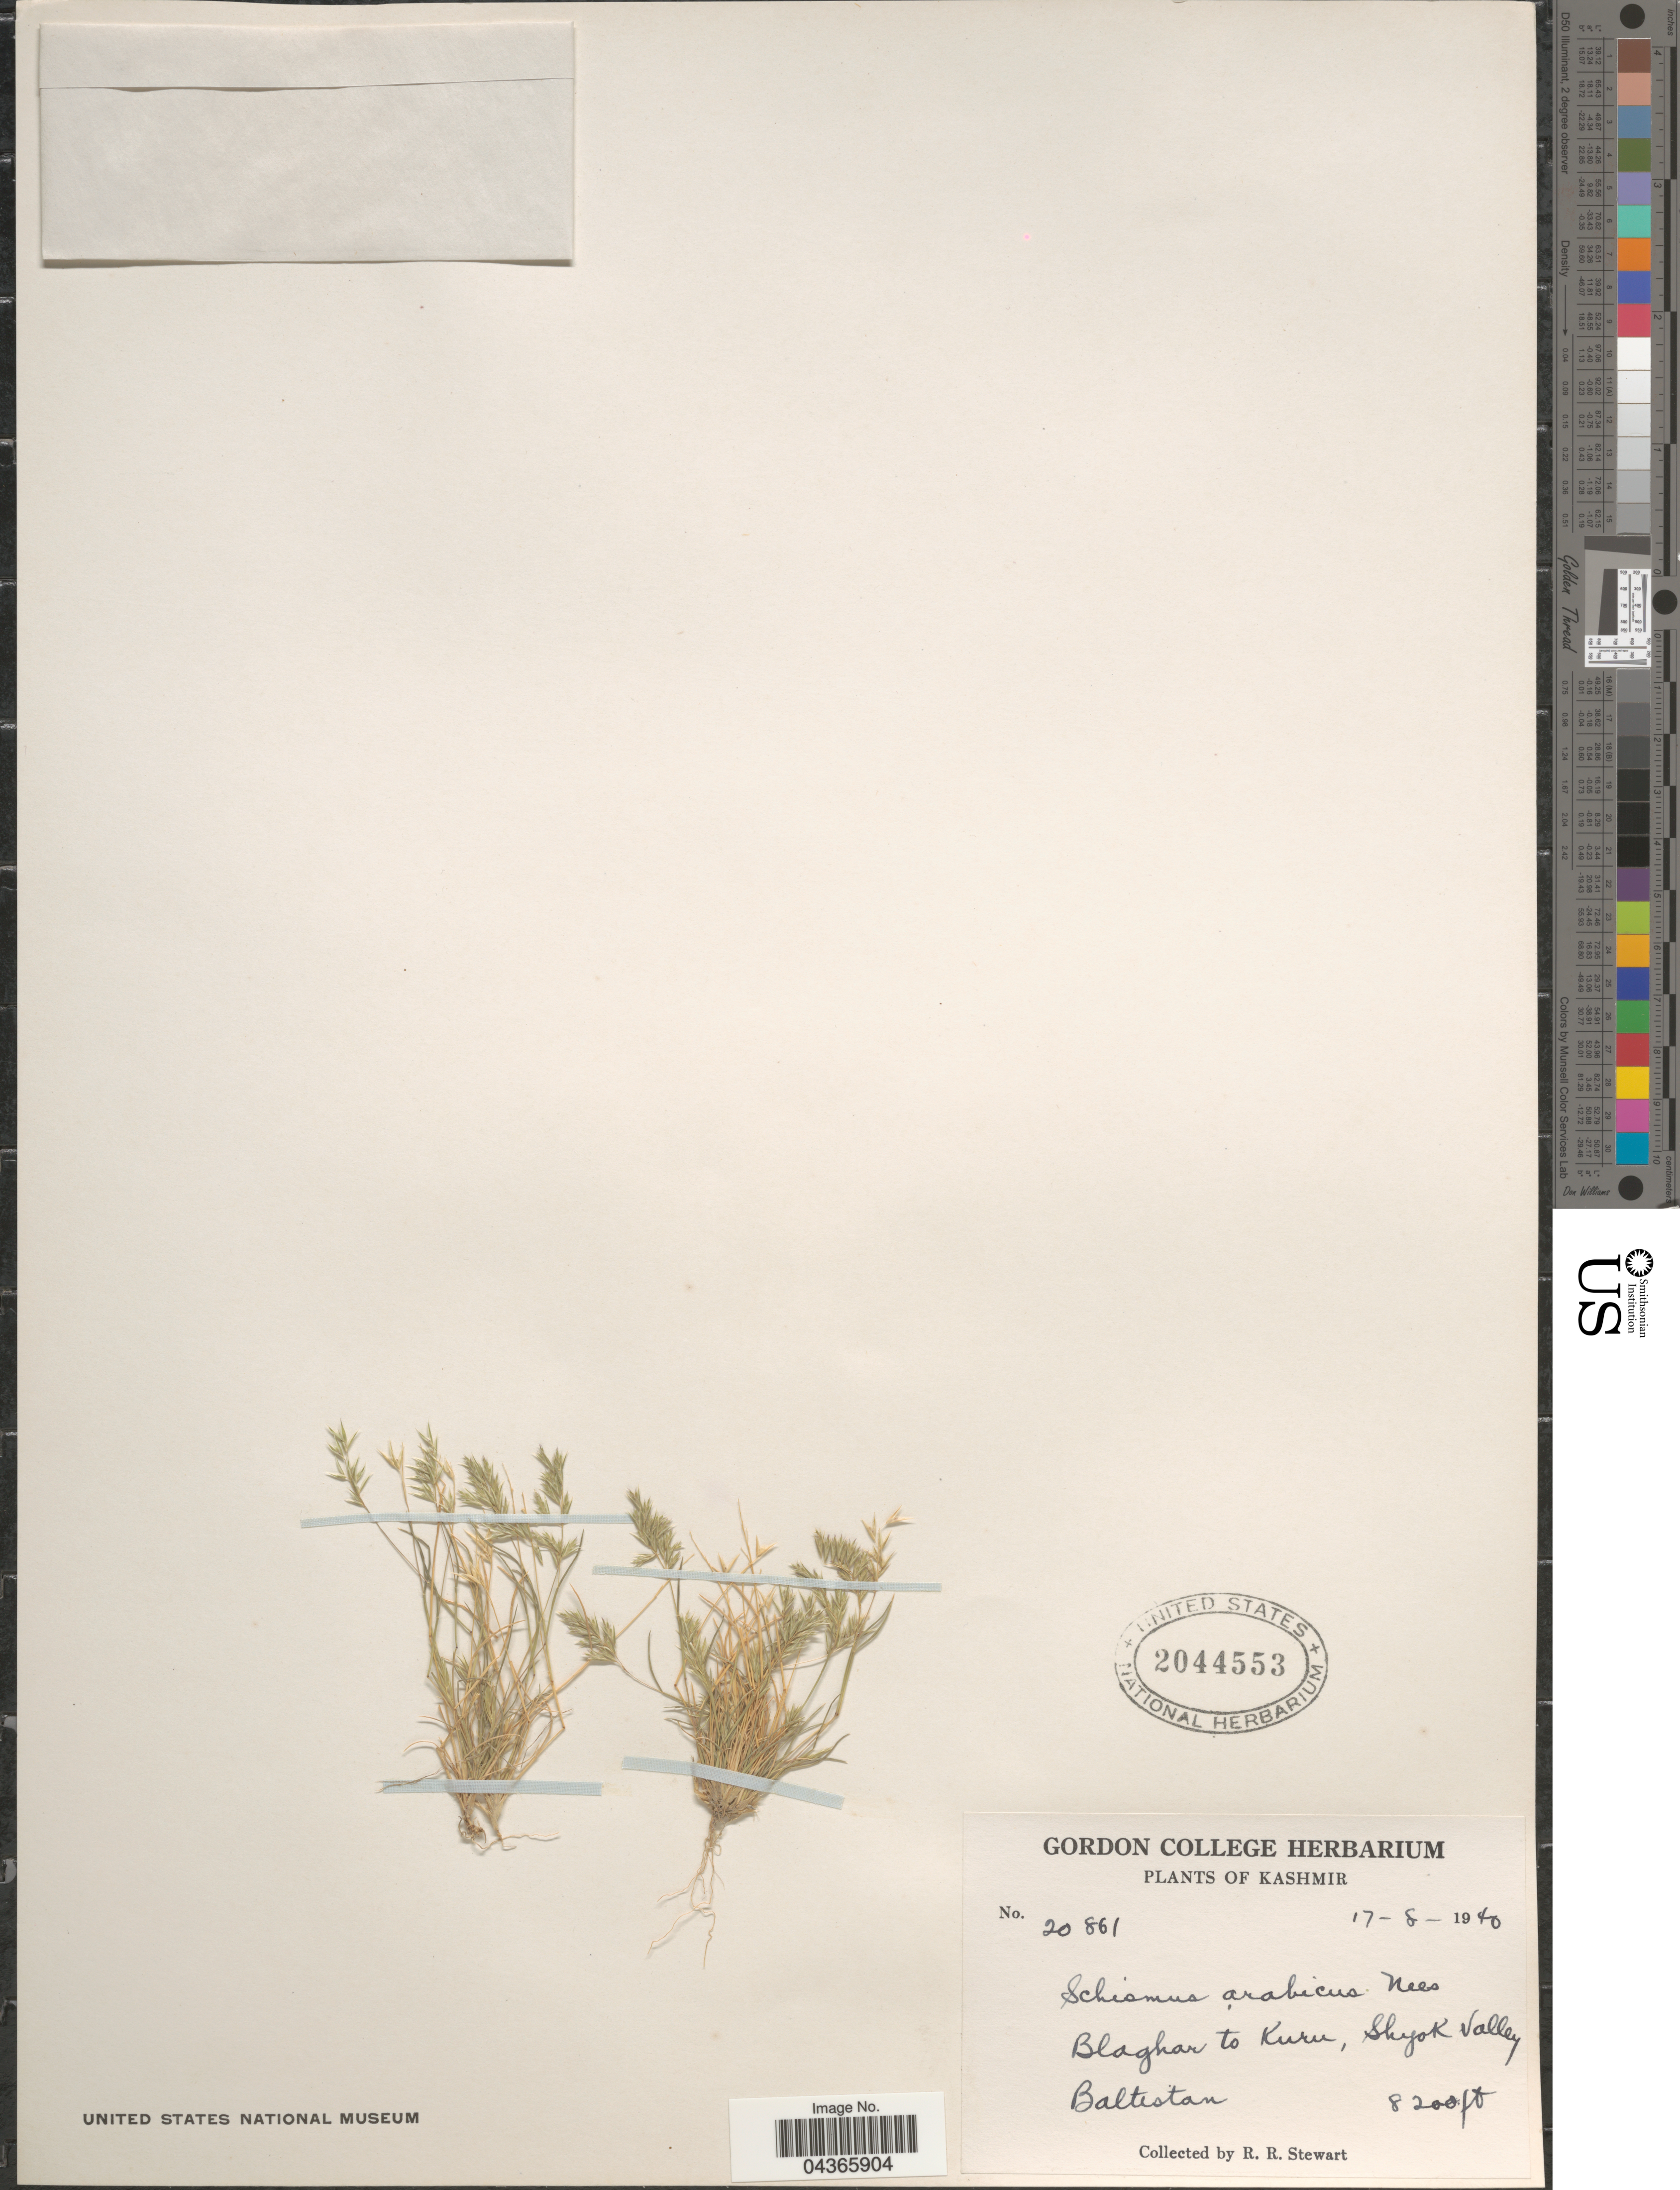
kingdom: Plantae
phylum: Tracheophyta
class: Liliopsida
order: Poales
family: Poaceae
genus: Schismus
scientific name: Schismus arabicus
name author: Nees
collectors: R. Stewart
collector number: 20861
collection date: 1940-08-17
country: Pakistan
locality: Kashmir. Blaghar to Kuru, Shyok Valley. Baltistan.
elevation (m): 2499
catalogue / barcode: US 2044553